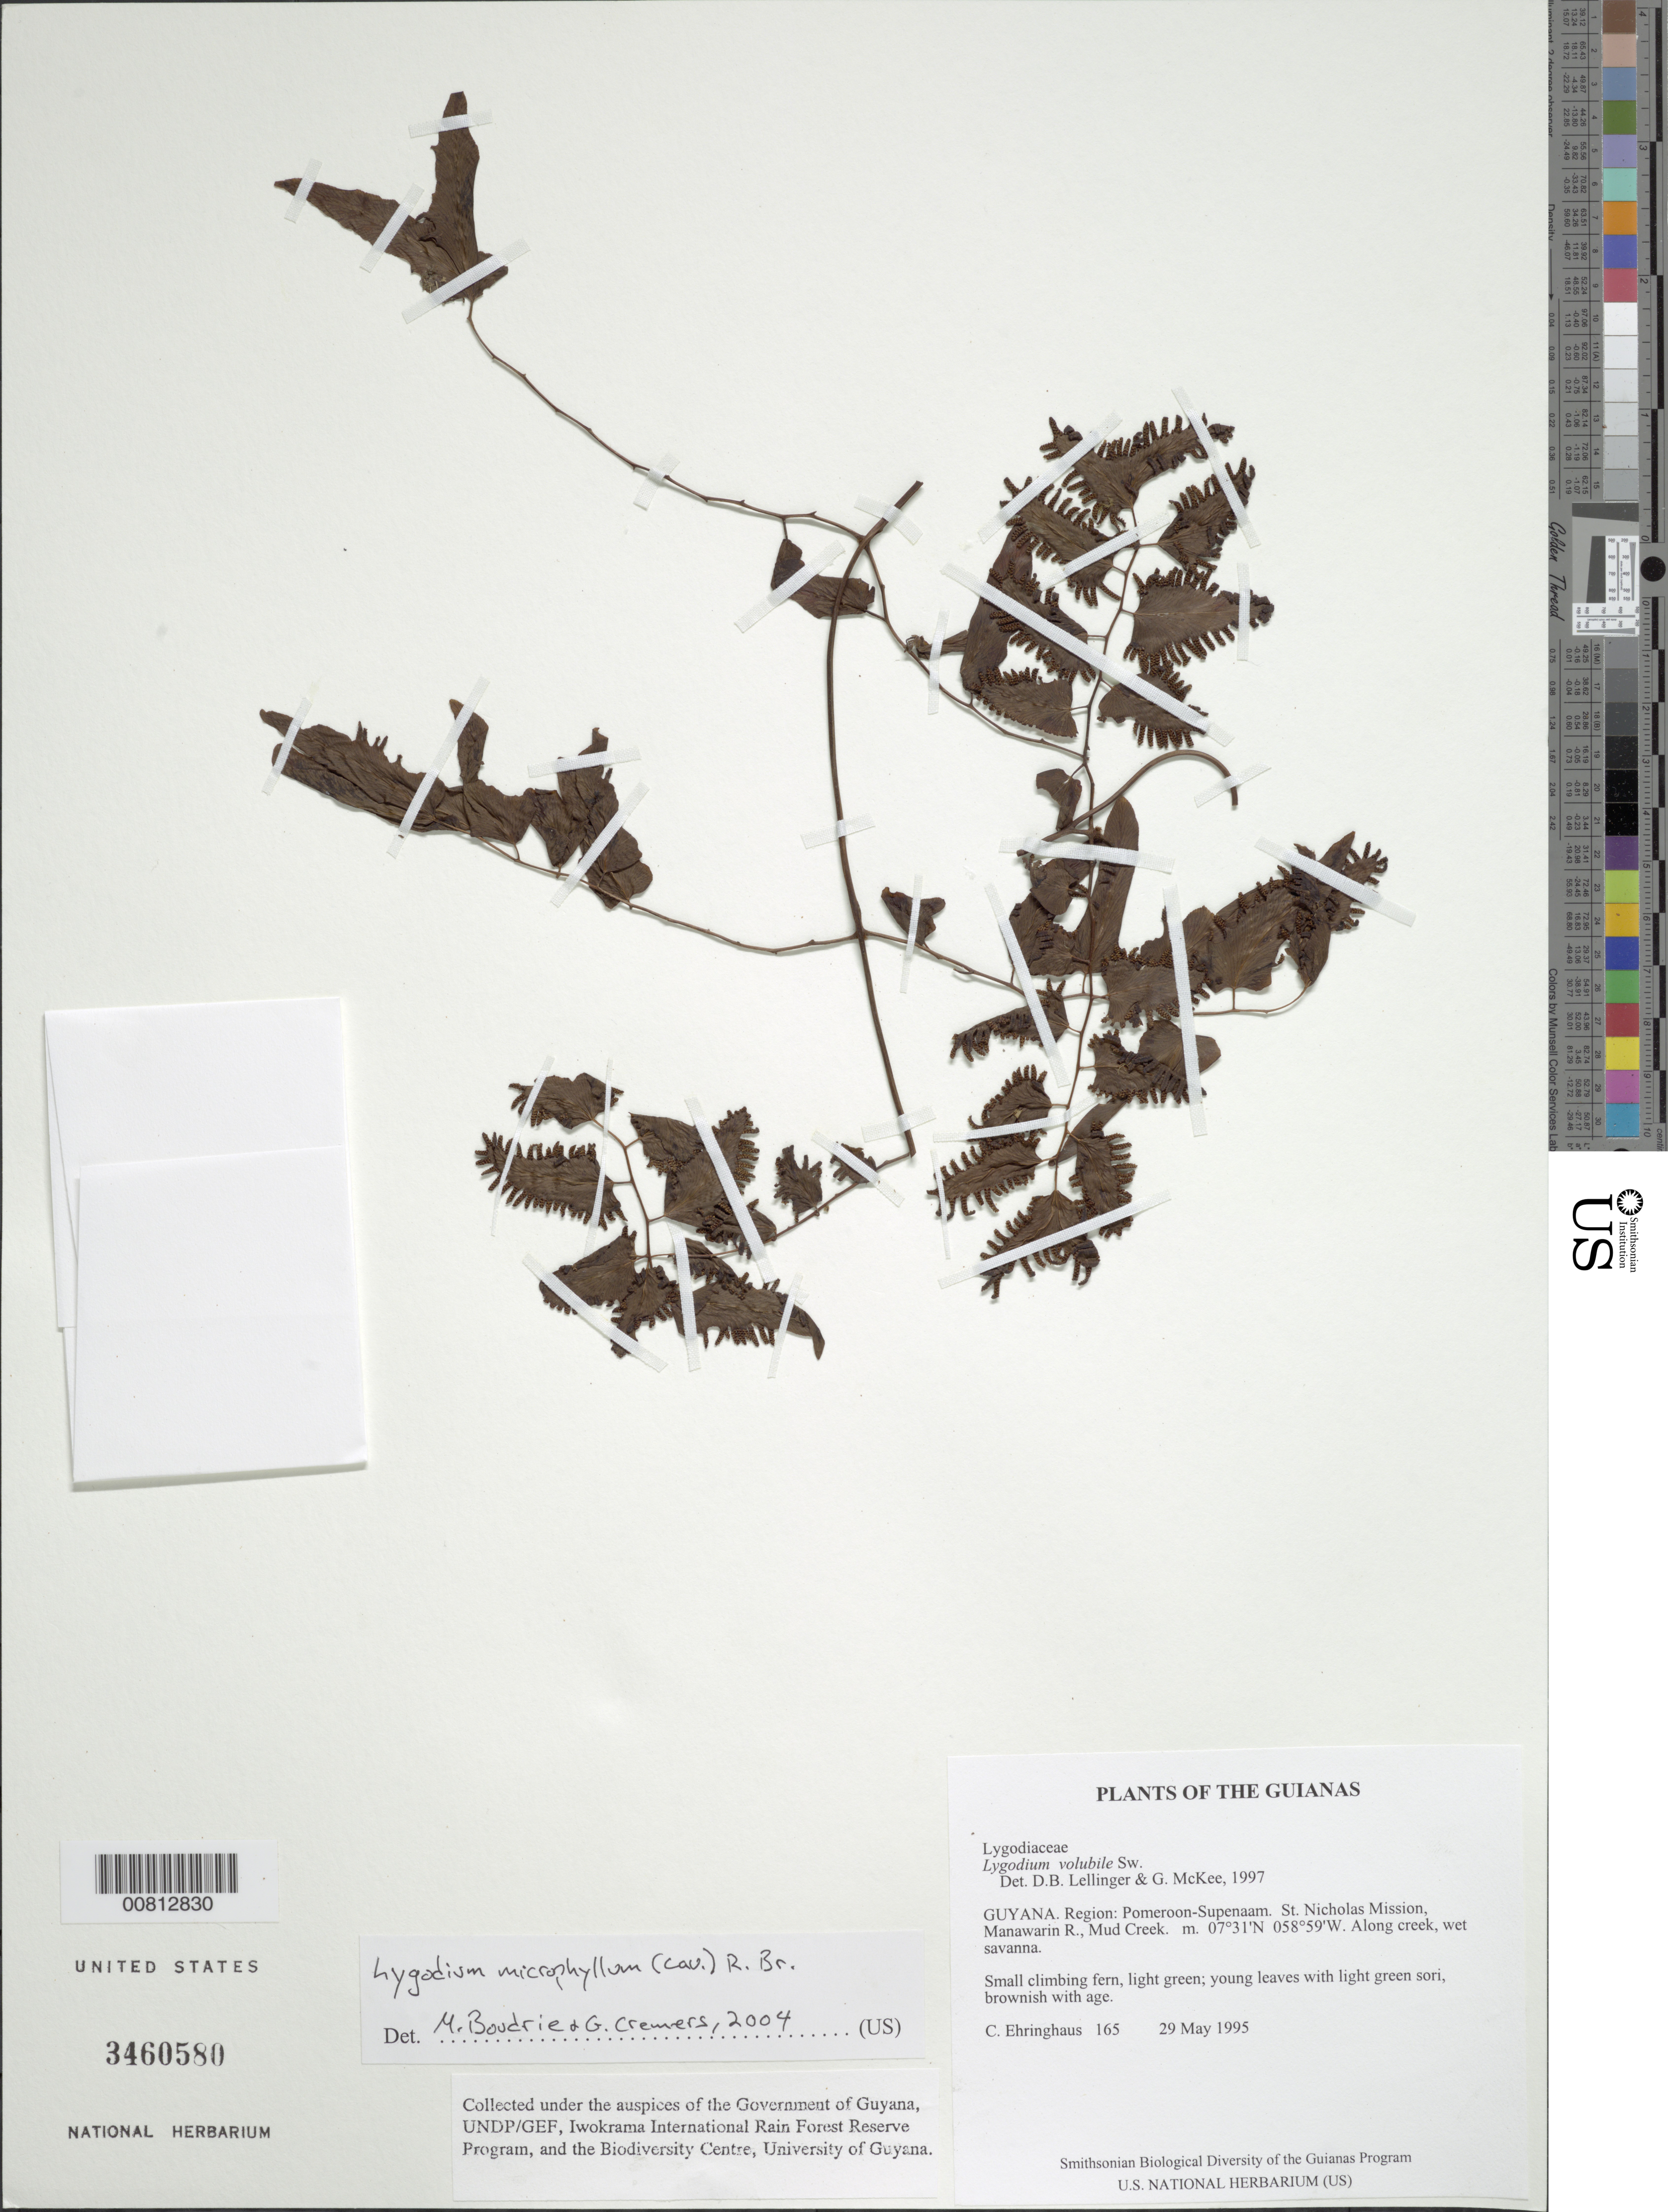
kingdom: Plantae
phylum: Tracheophyta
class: Polypodiopsida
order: Schizaeales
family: Lygodiaceae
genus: Lygodium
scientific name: Lygodium microphyllum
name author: (Cav.) R. Br.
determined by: Boudrie, M.; Cremers, G.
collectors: C. Ehringhaus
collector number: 165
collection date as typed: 29 May 1995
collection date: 1995-05-29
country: Guyana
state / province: Pomeroon-Supenaam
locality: St. Nicholas Mission, Manawarin R., Mud Creek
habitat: Along creek, wet savanna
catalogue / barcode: US 3460580